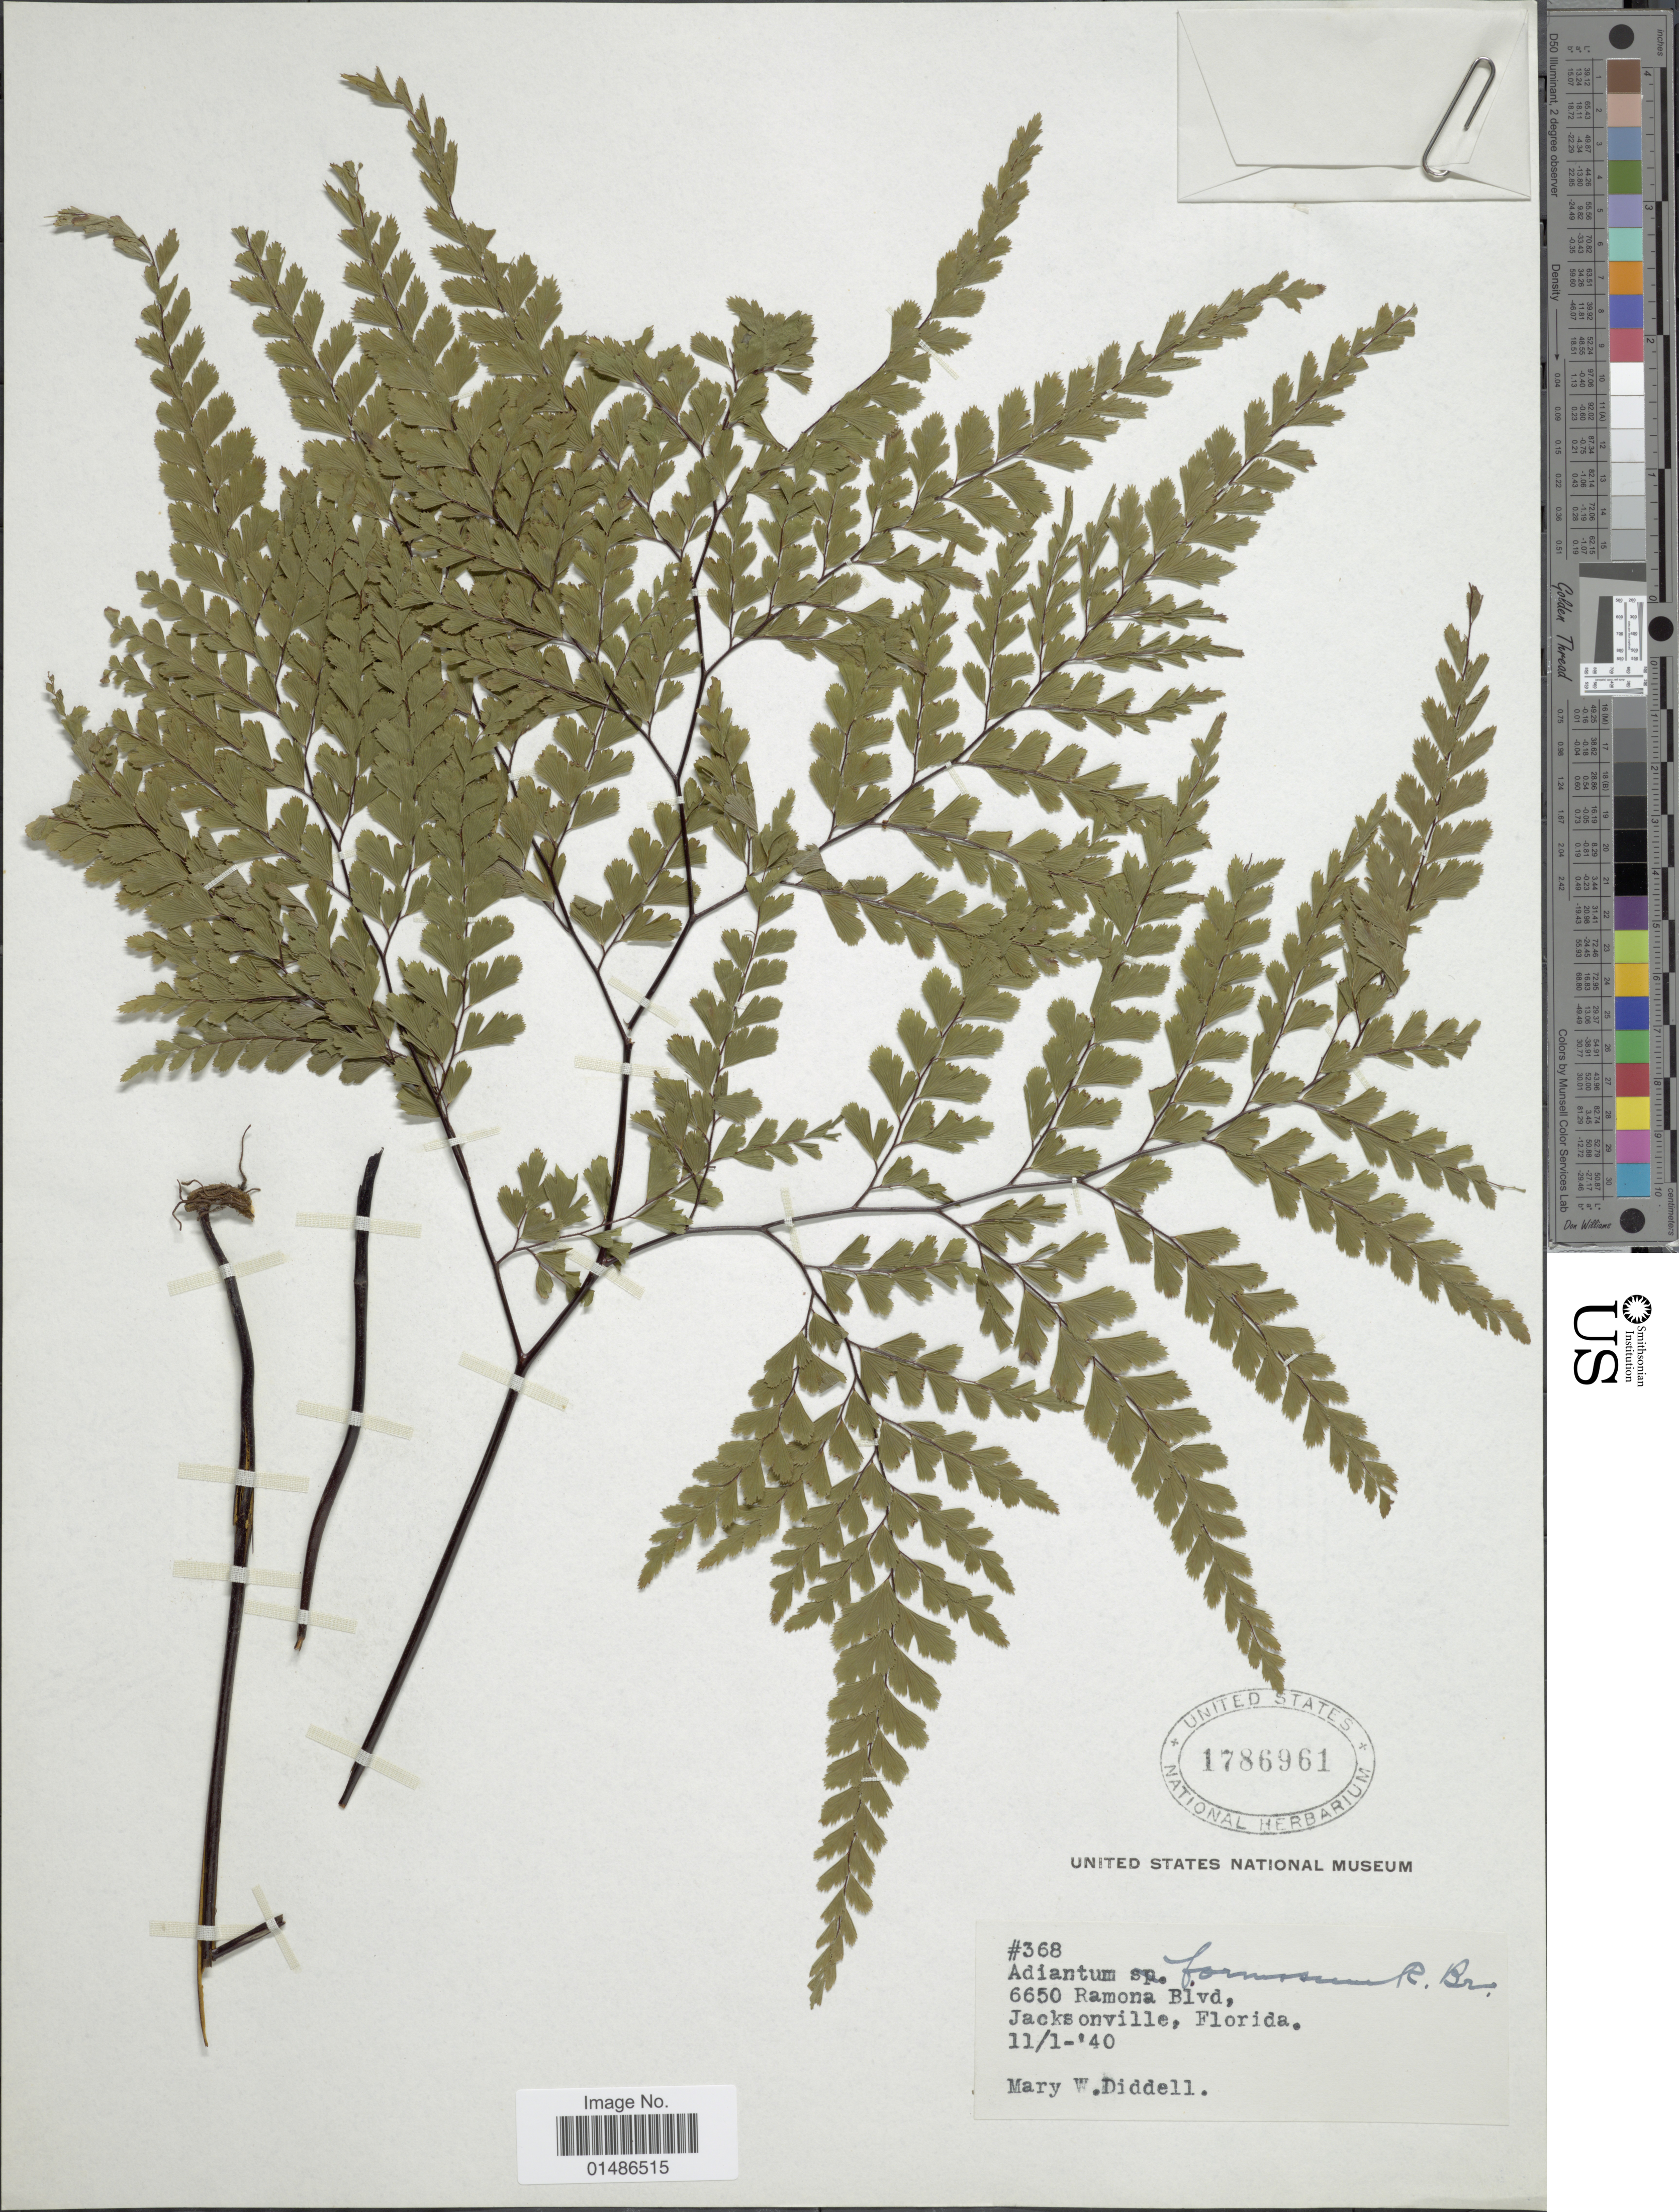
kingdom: Plantae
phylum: Tracheophyta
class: Polypodiopsida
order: Polypodiales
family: Pteridaceae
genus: Adiantum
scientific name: Adiantum formosum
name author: R. Br.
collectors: M. Diddell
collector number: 368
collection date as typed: Transcribed d/m/y: 11/1/40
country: United States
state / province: Florida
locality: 6650 Ramona Blvd, Jacksonville.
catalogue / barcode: US 1786961